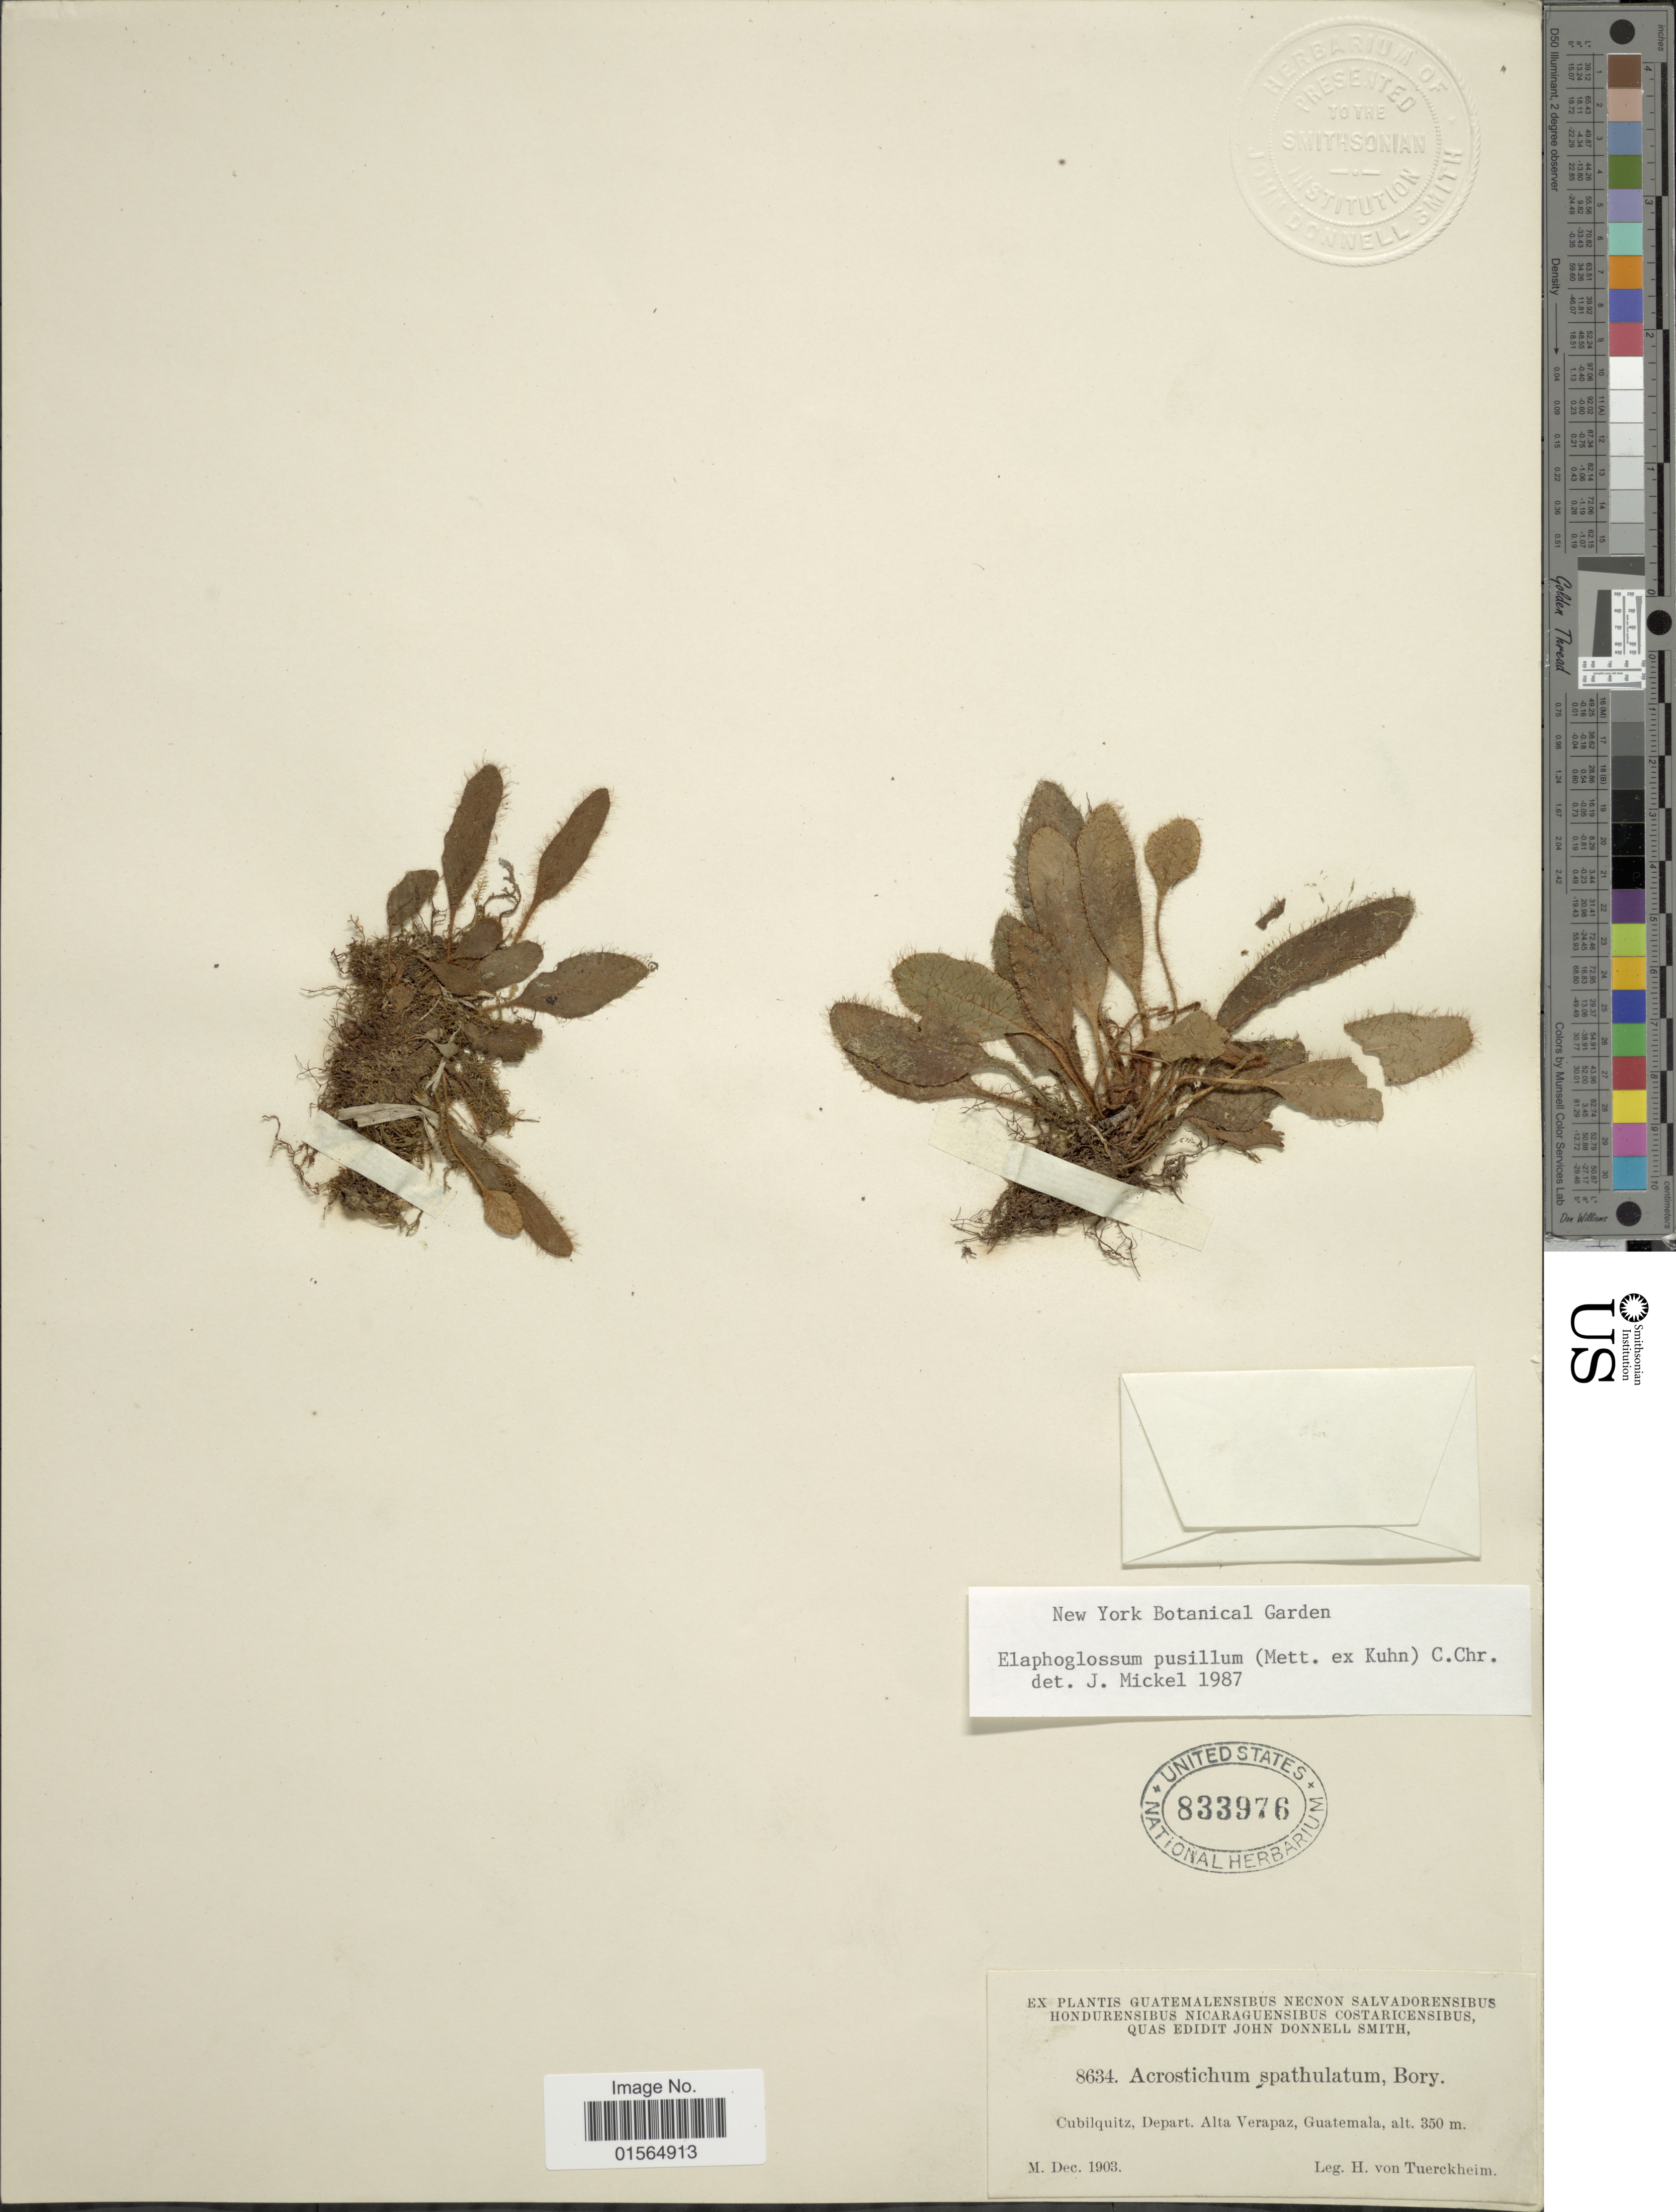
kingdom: Plantae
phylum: Tracheophyta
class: Polypodiopsida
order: Polypodiales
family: Dryopteridaceae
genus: Elaphoglossum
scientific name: Elaphoglossum pusillum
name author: (Mett. ex Kuhn) C. Chr.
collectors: H. von Türckheim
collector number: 8634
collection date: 1903-12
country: Guatemala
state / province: Alta Verapaz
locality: Cubilquitz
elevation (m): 350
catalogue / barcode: US 833976